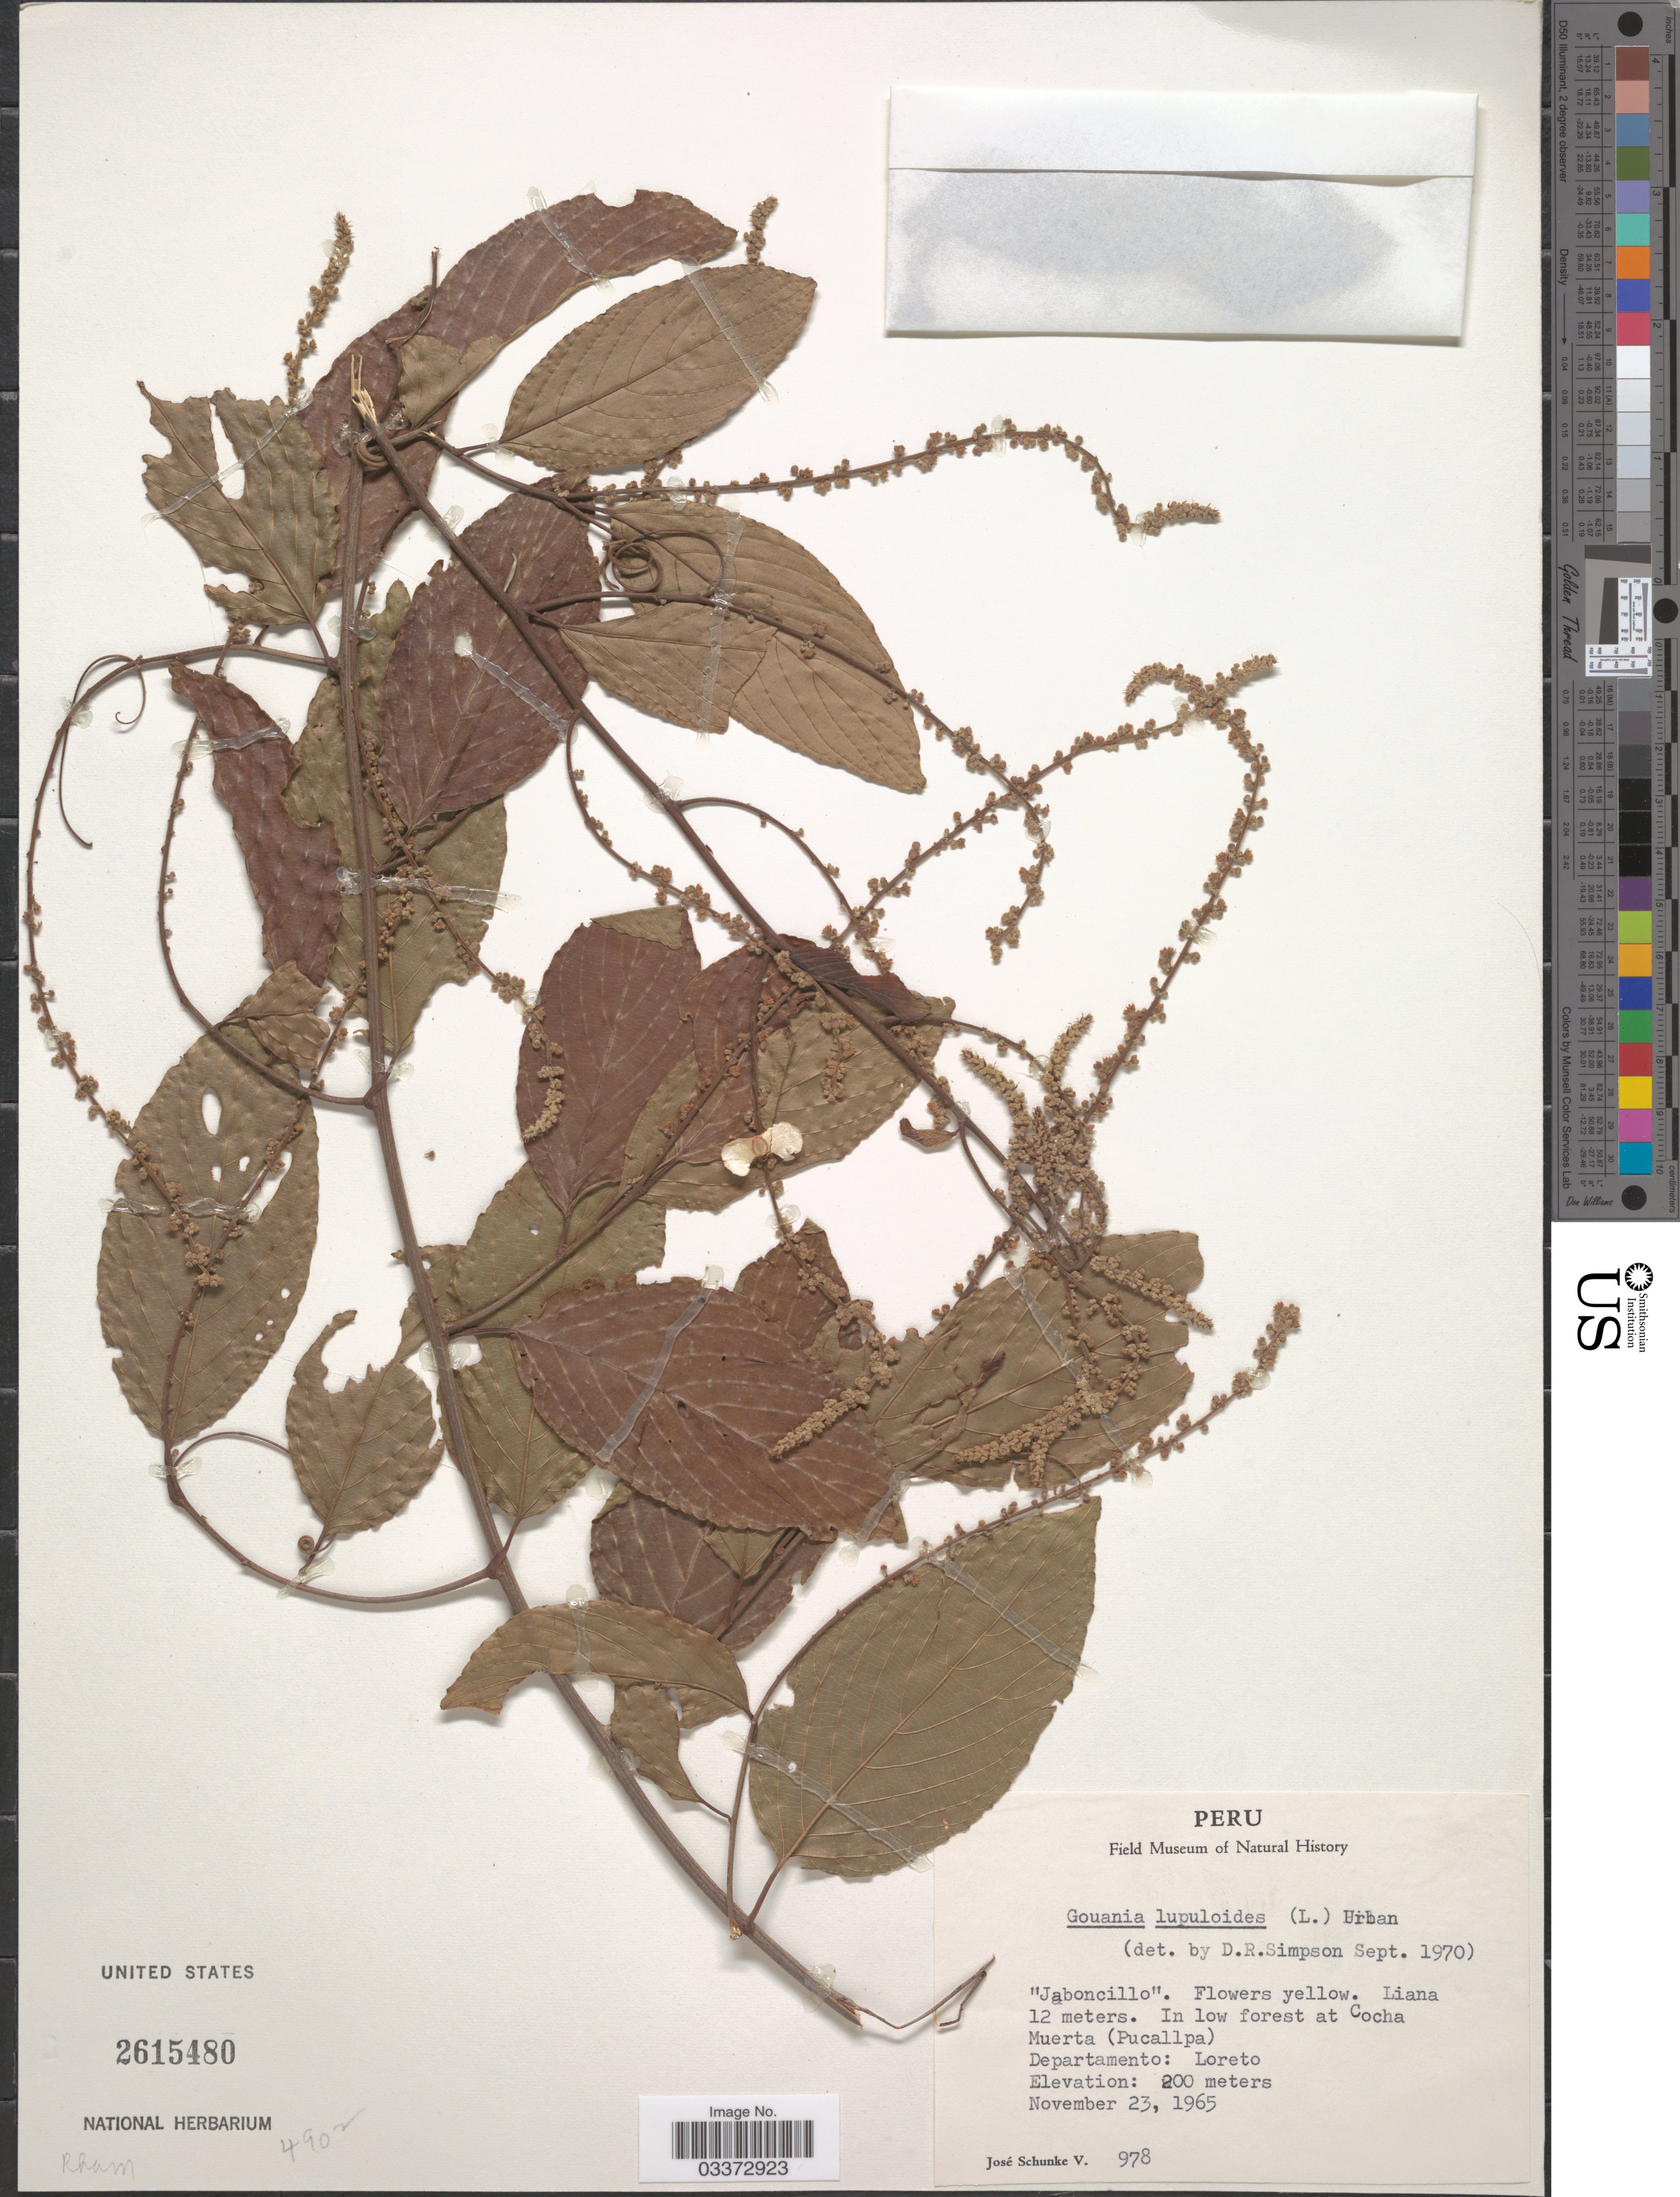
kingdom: Plantae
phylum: Tracheophyta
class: Magnoliopsida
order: Rosales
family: Rhamnaceae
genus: Gouania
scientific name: Gouania riparia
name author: Reissek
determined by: Figueira, Mauricio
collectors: J. Schunke Vigo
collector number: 978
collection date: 1965-11-23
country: Peru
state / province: Loreto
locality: In low forest at Cocha Muerta (Pucallpa). Departamento: Loreto.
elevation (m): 200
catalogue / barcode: US 2615480